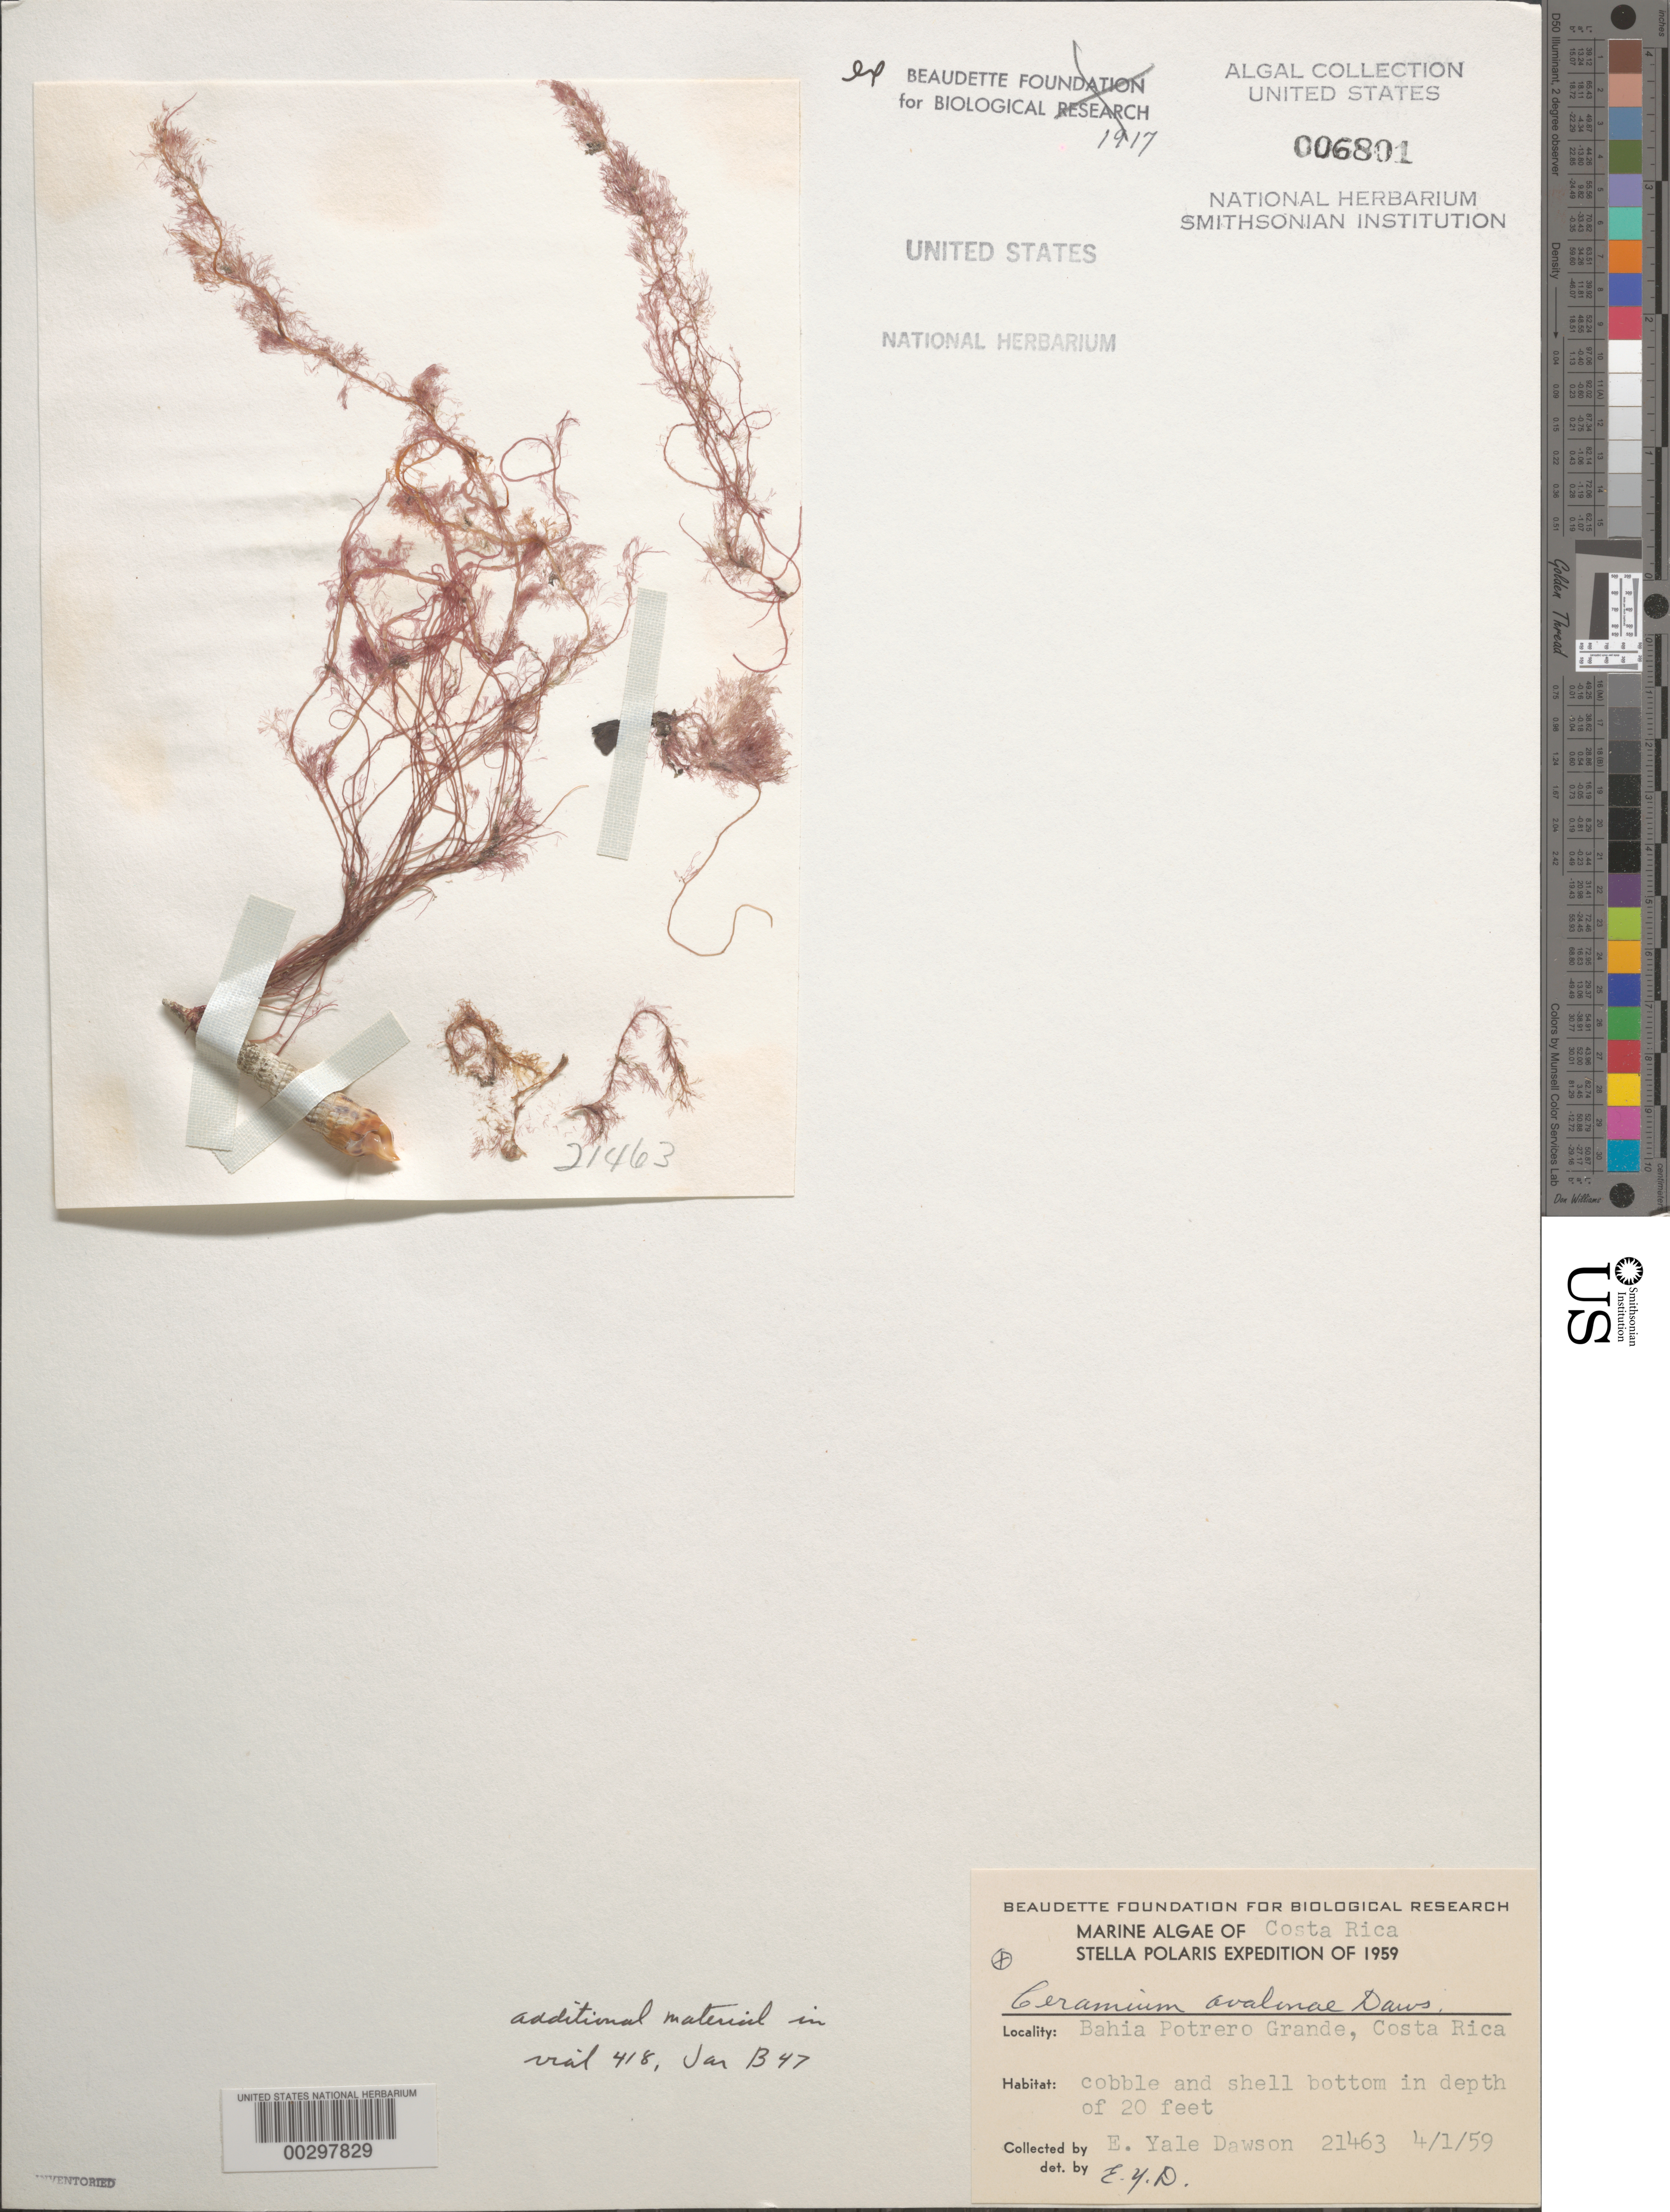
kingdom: Plantae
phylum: Rhodophyta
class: Florideophyceae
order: Ceramiales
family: Ceramiaceae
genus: Ceramium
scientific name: Ceramium avalonae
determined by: Dawson, E. Y.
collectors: E. Y. Dawson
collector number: EYD 21463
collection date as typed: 01 Apr 1959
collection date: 1959-04-01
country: Costa Rica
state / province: Guanacaste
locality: Bahia Potrero Grande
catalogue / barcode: US 6801